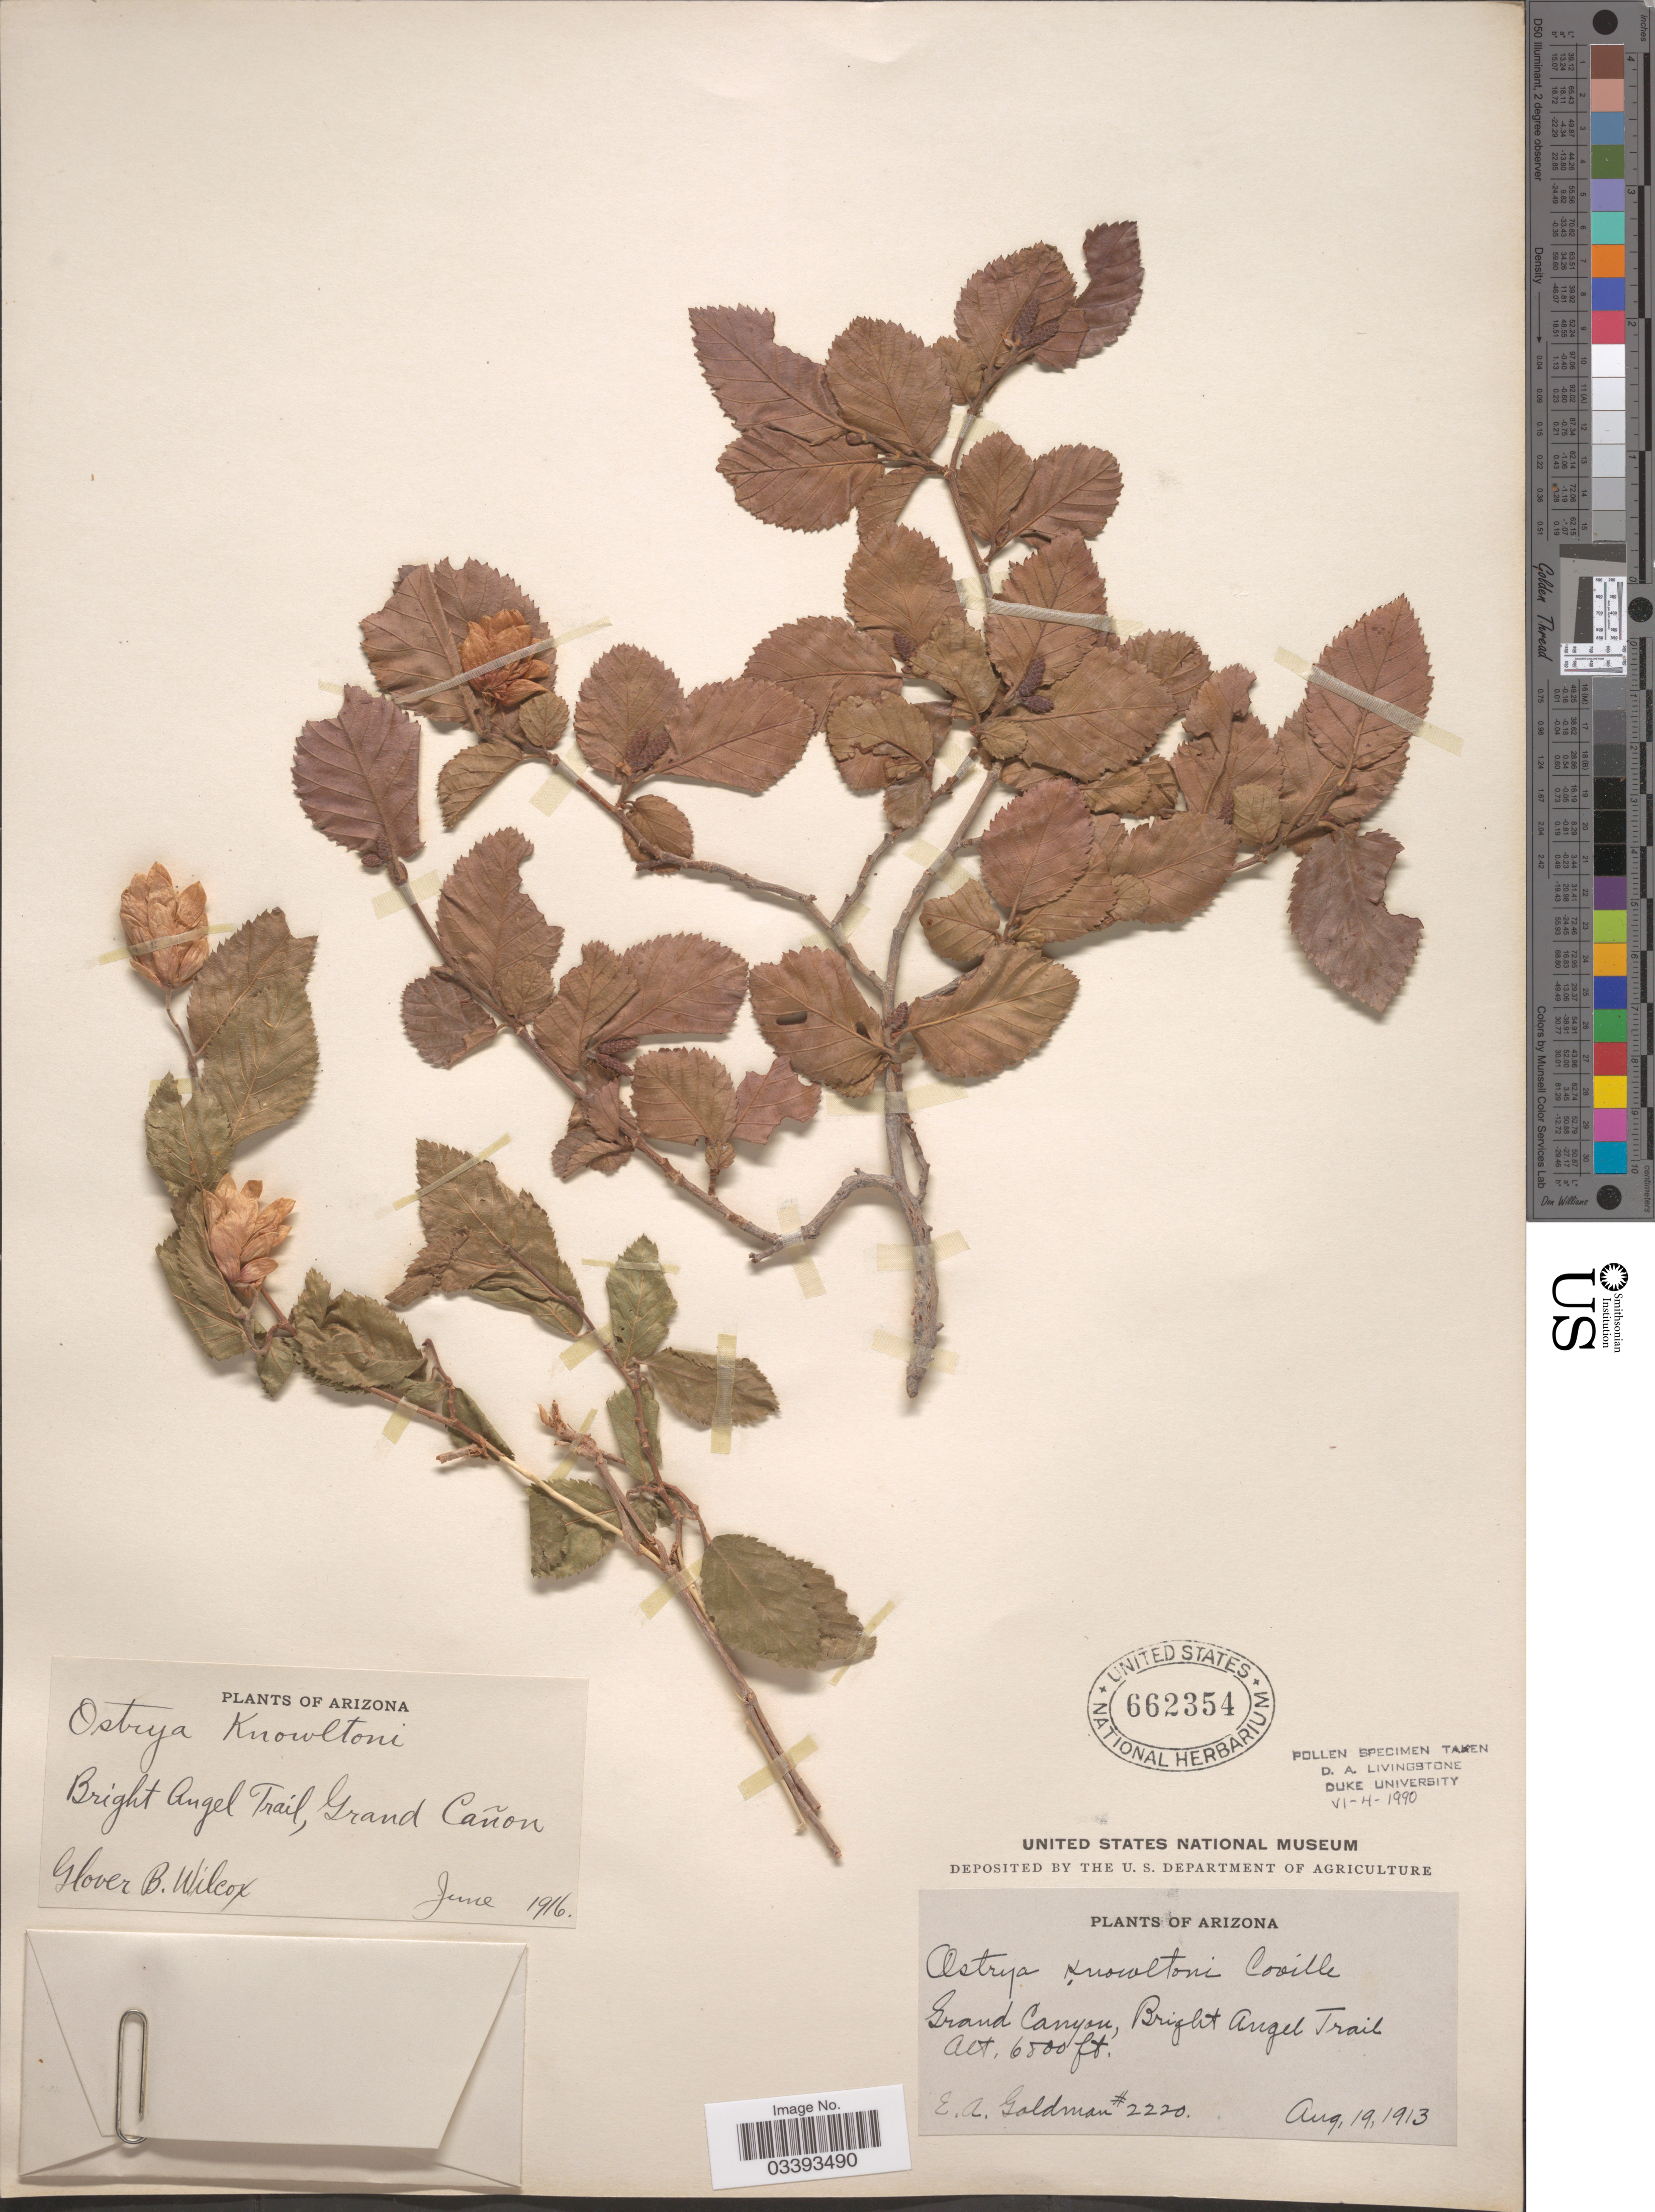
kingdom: Plantae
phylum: Tracheophyta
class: Magnoliopsida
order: Fagales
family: Betulaceae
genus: Ostrya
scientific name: Ostrya knowltoni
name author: Coville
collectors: E. A. Goldman & G. Wilcox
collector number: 2220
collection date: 1913-08-19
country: United States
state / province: Arizona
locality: Grand Canyon, Bright Angel Trail.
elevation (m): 2073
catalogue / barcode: US 662354